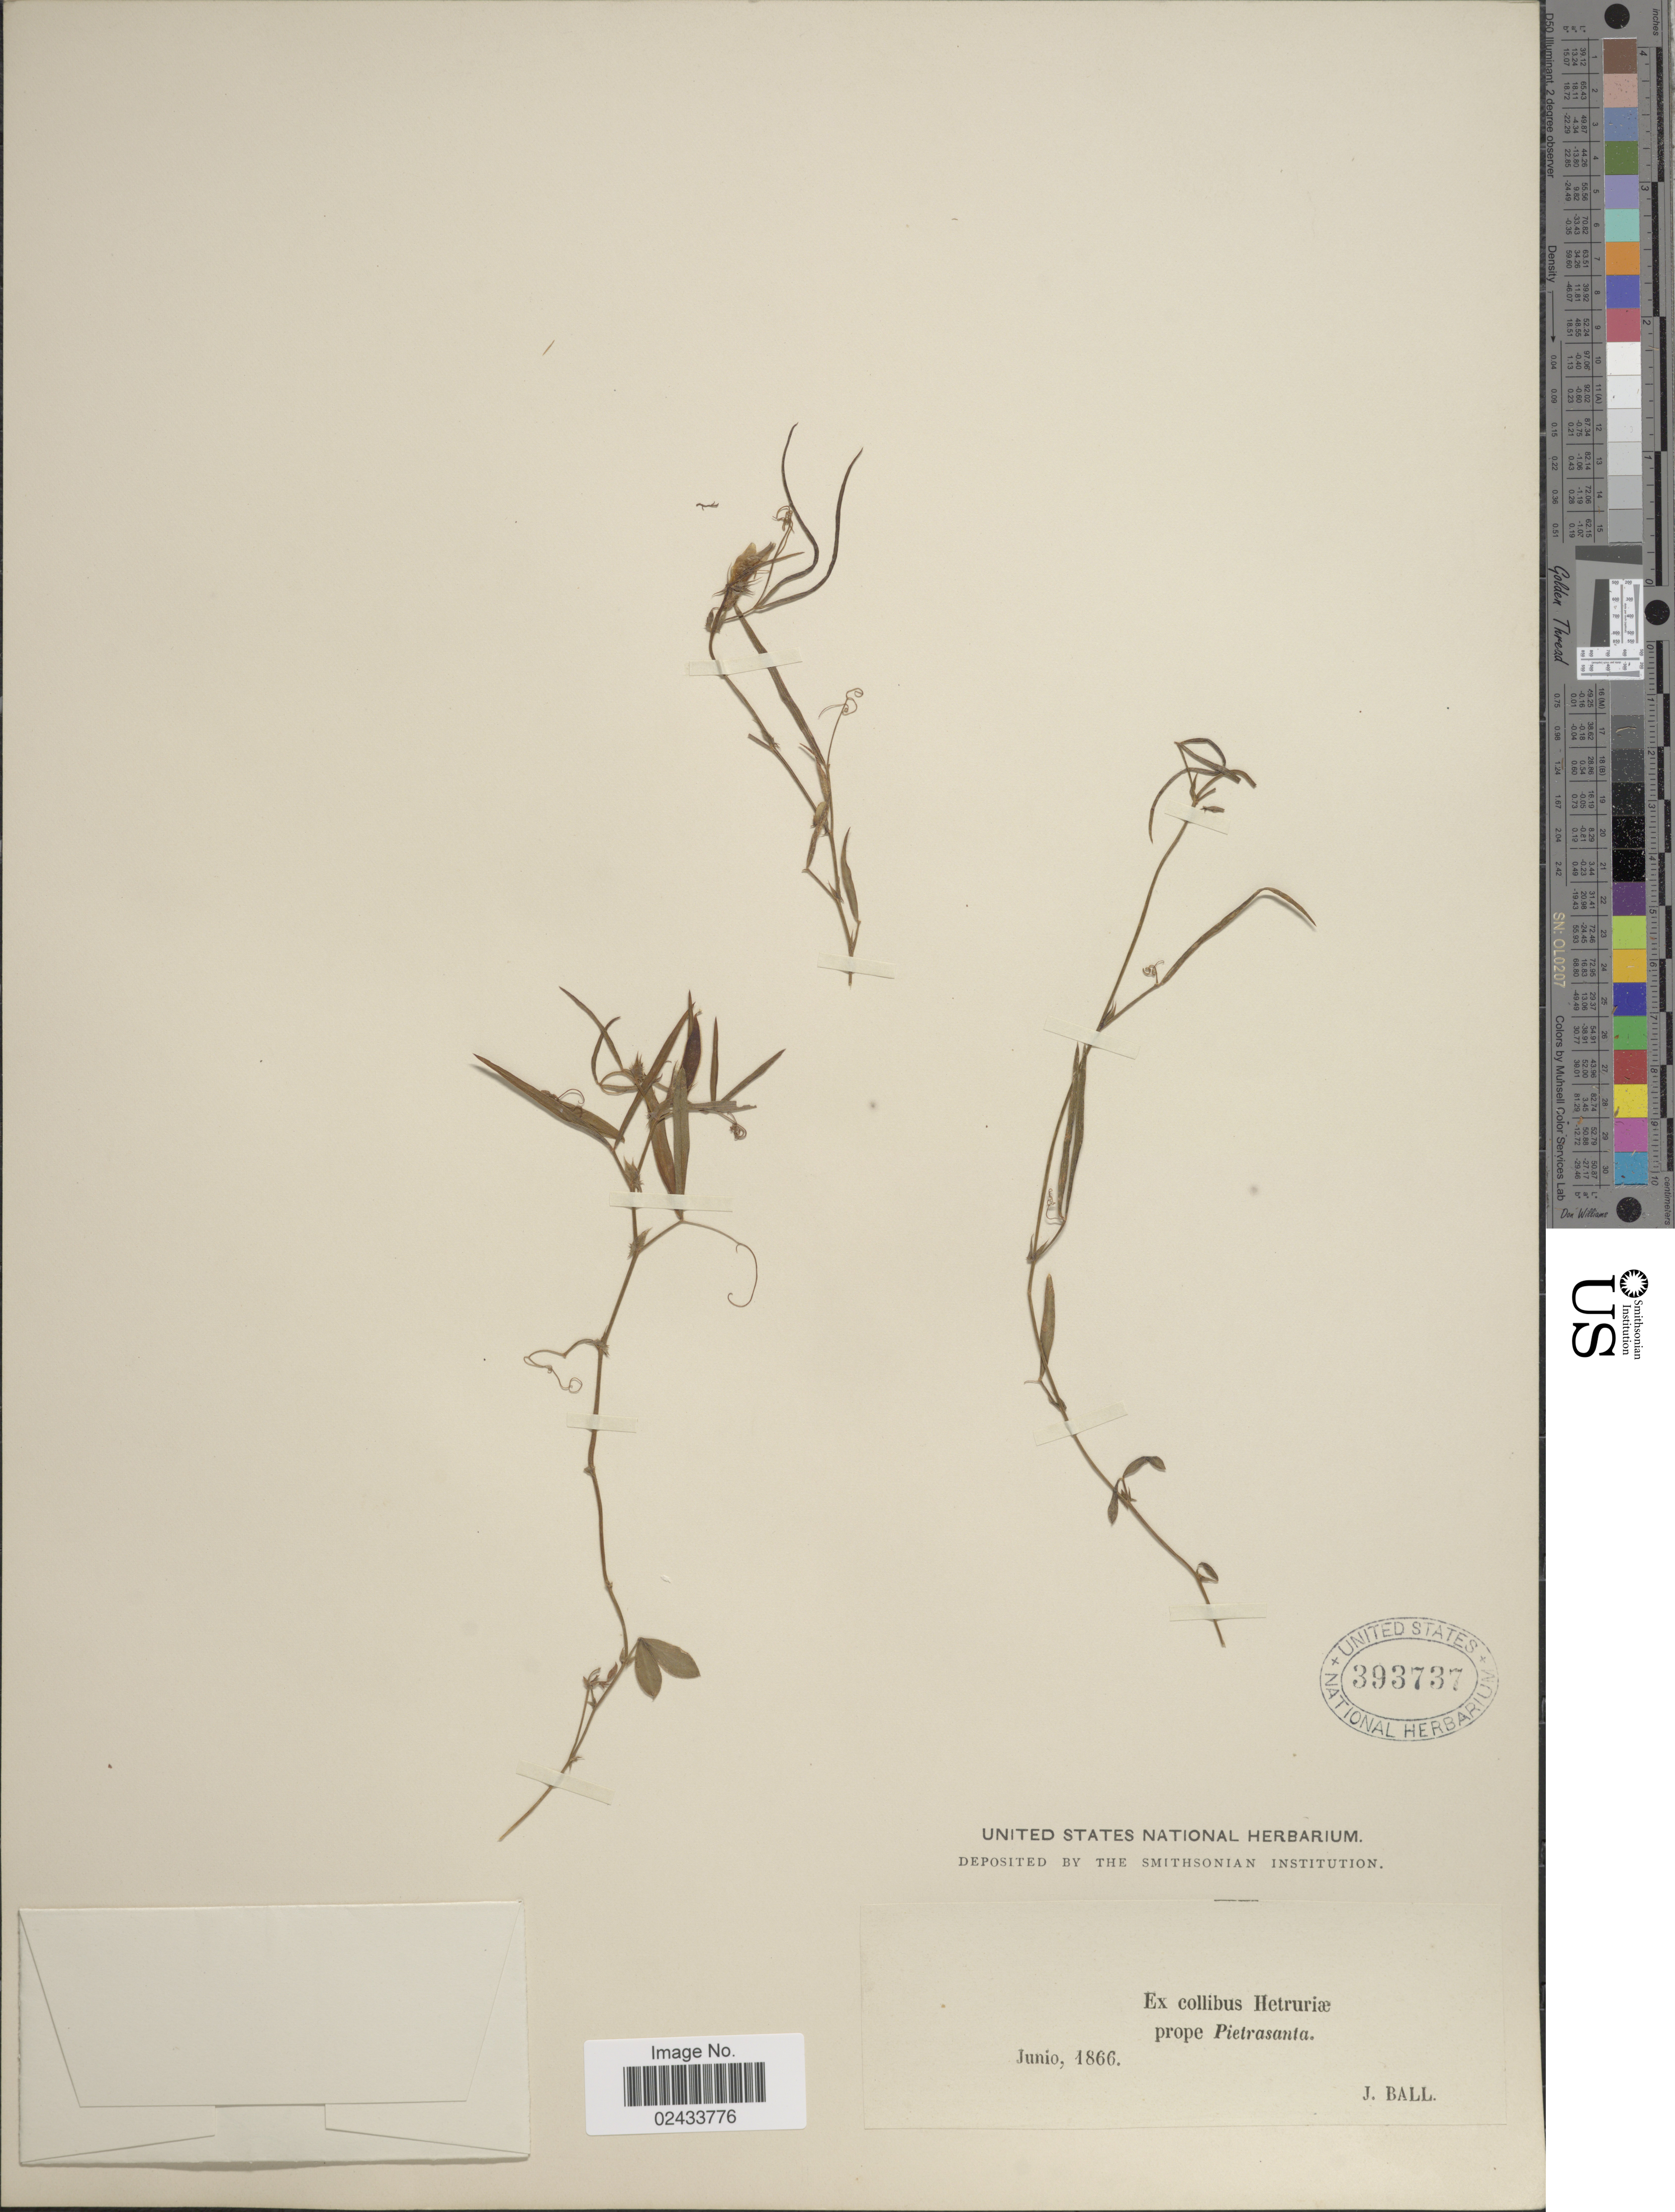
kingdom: Plantae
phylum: Tracheophyta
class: Magnoliopsida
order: Fabales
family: Fabaceae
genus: Lathyrus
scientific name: Lathyrus sp.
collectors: J. Ball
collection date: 1866-06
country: Italy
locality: Hetruriae prope Pietrasanta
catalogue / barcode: US 393737